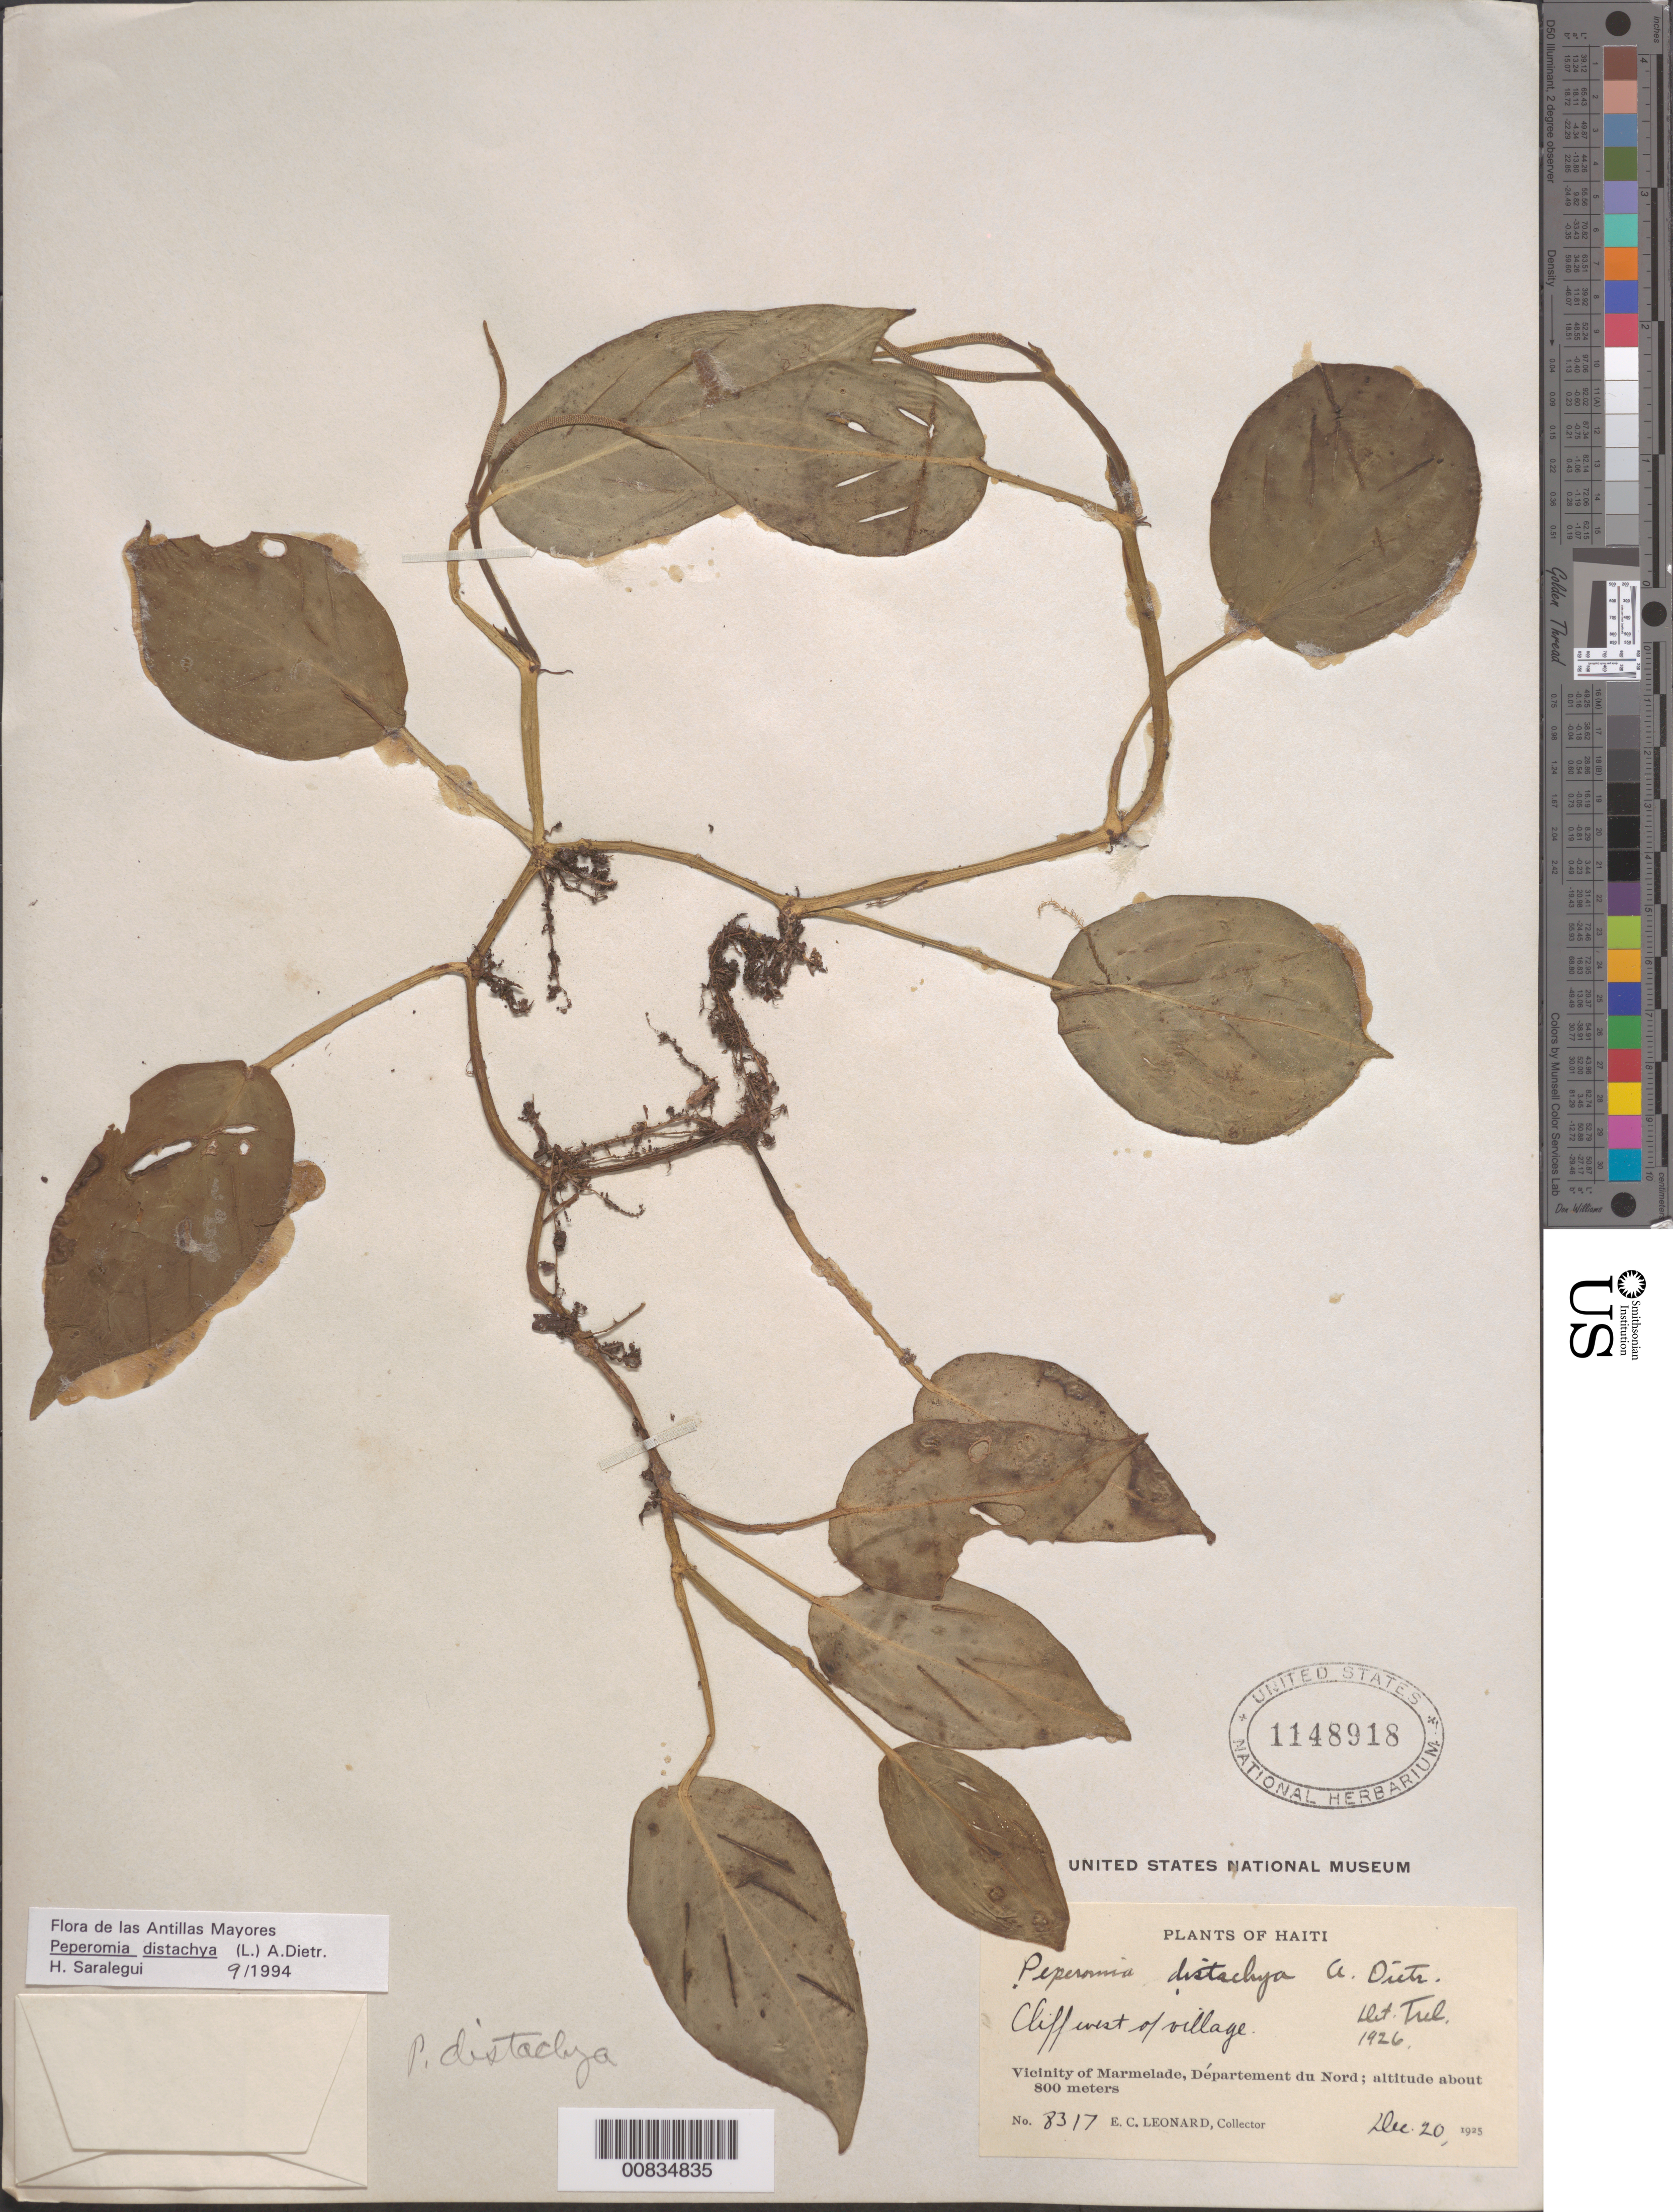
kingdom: Plantae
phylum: Tracheophyta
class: Magnoliopsida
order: Piperales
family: Piperaceae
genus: Peperomia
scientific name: Peperomia distachya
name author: (L.) A. Dietr.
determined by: Saralegui Boza, H., (HAJB), Jardin Botanico Nacional (Habana)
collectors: E. C. Leonard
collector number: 8317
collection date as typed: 20 Dec 1925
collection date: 1925-12-20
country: Haiti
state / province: Nord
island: Hispaniola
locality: Vicinity of Marmelade. Cliff west of village.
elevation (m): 800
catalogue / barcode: US 1148918